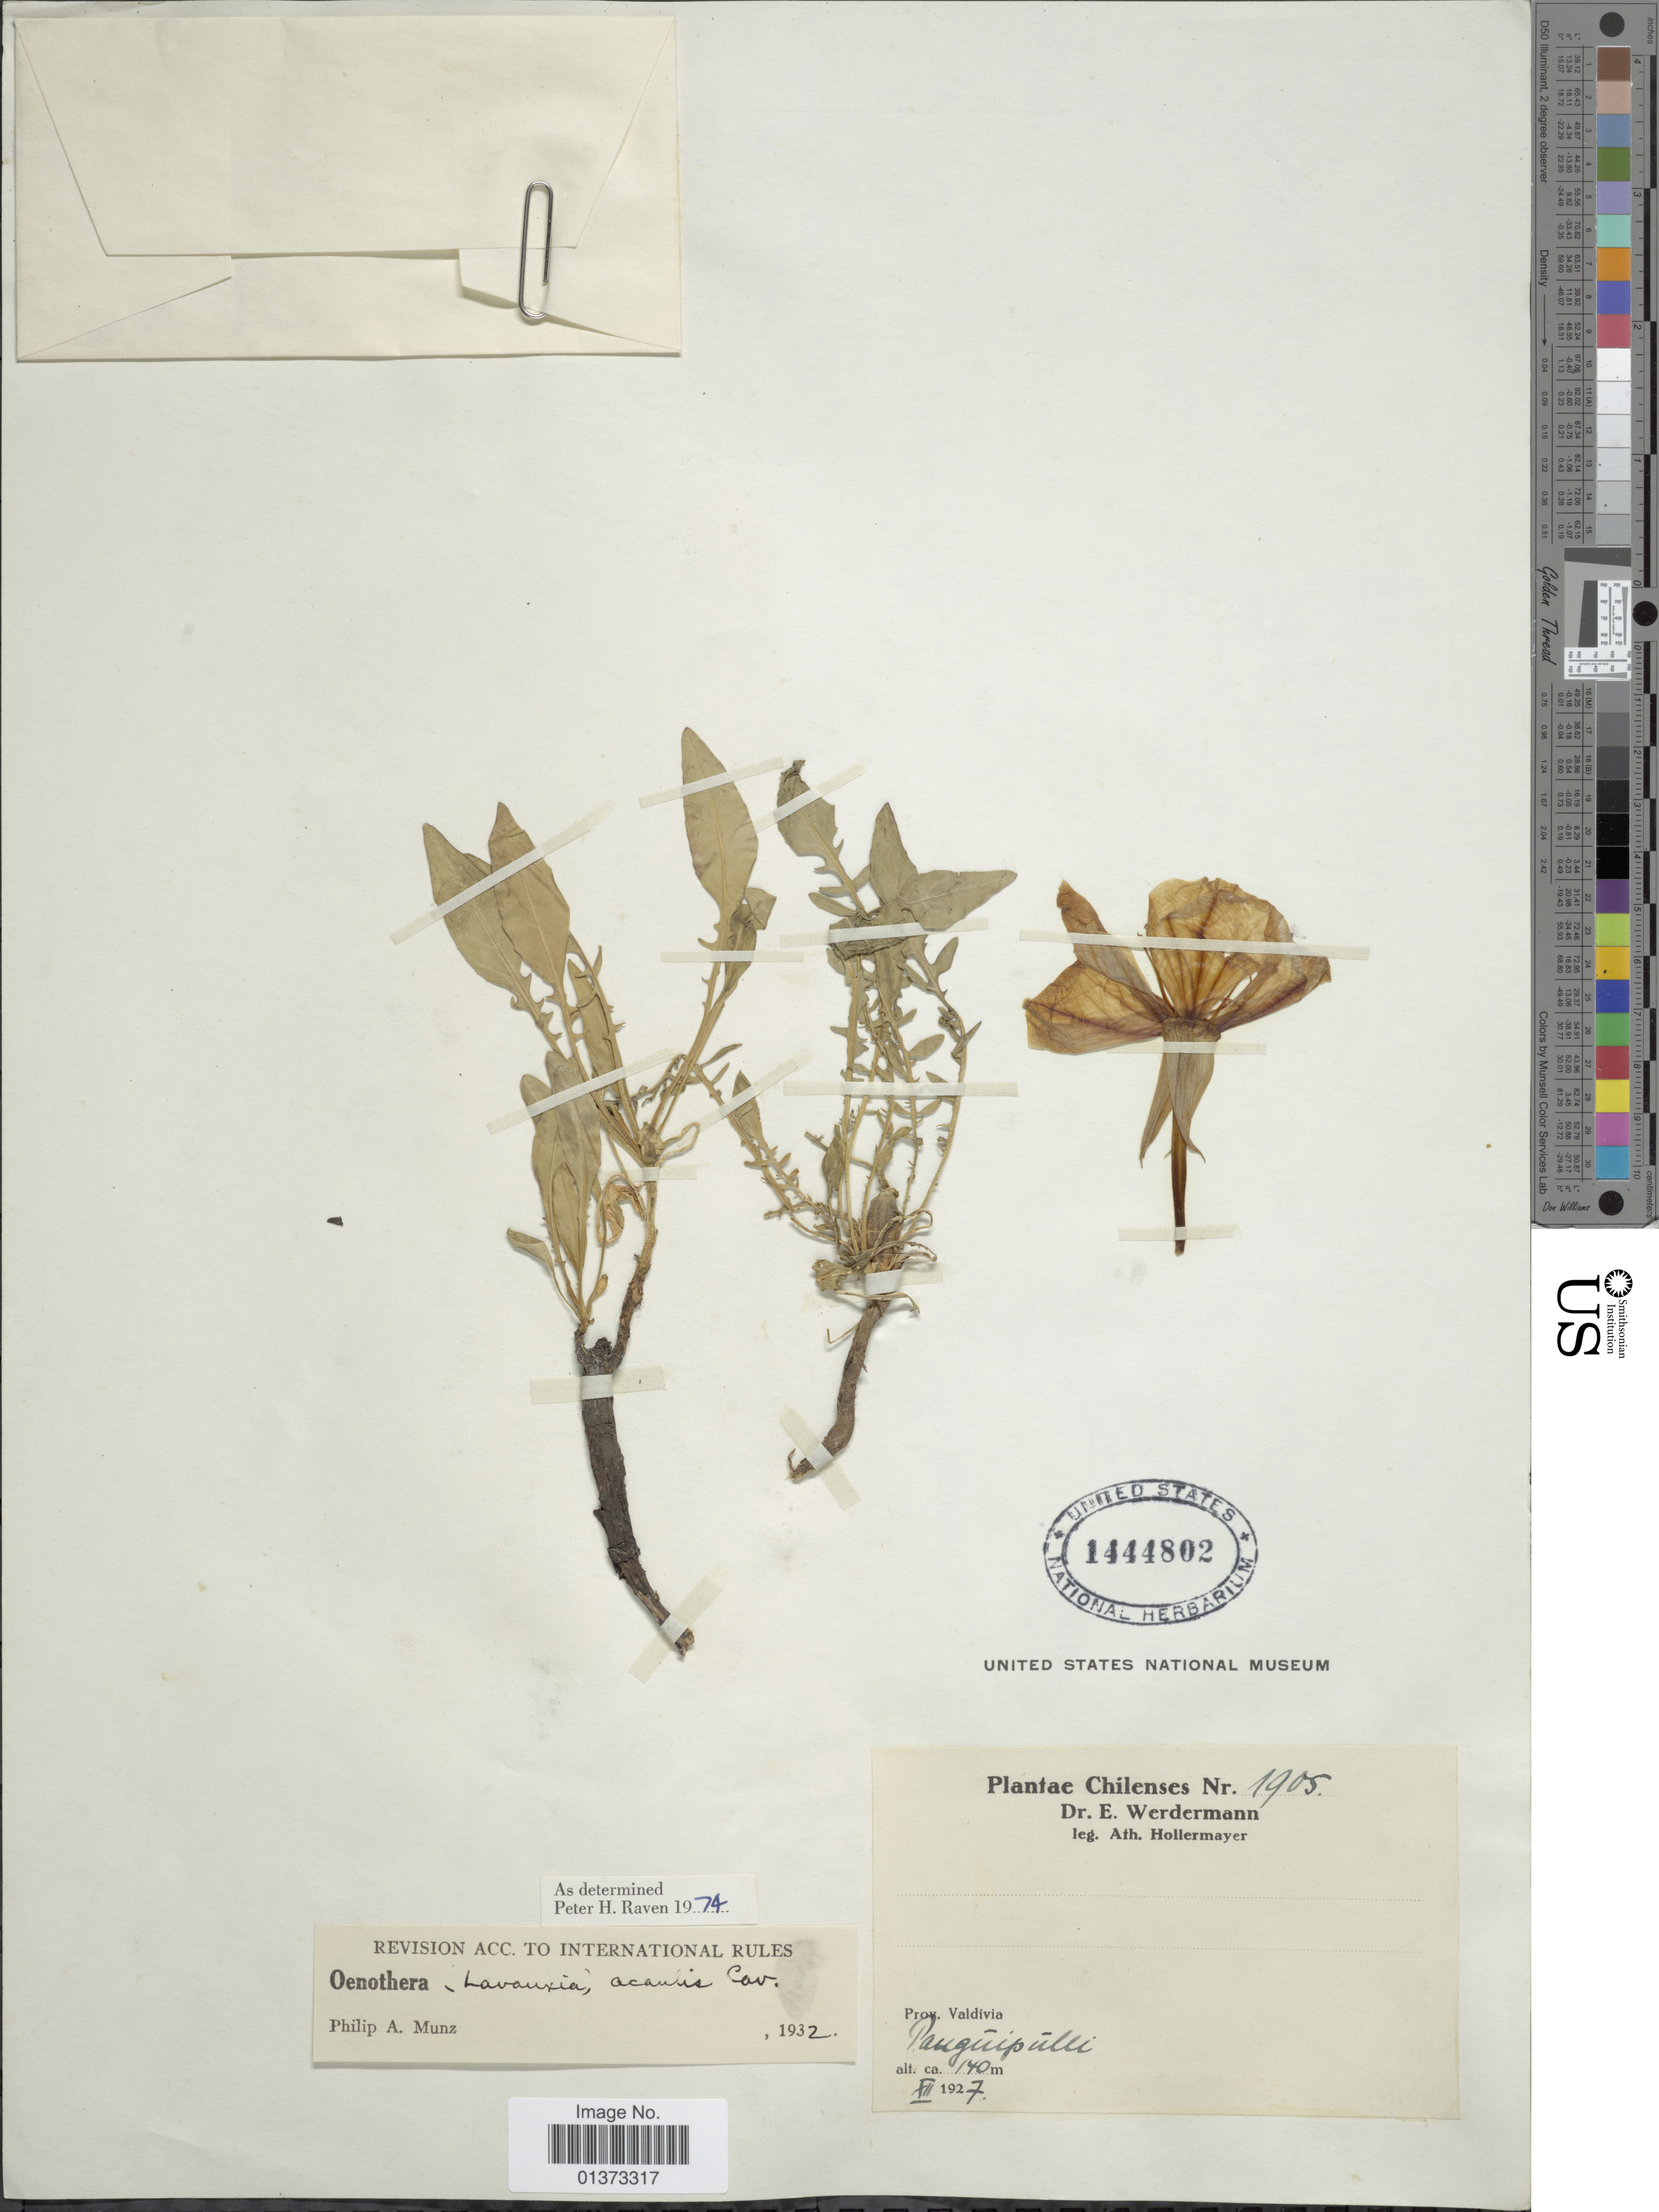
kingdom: Plantae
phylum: Tracheophyta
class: Magnoliopsida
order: Myrtales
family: Onagraceae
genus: Oenothera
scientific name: Oenothera acaulis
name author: Cav.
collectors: A. Hollermayer & E. Werdermann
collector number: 1905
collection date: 1927-12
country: Chile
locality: Prov. Valdivia, Panguipulli.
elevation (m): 140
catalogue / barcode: US 1444802